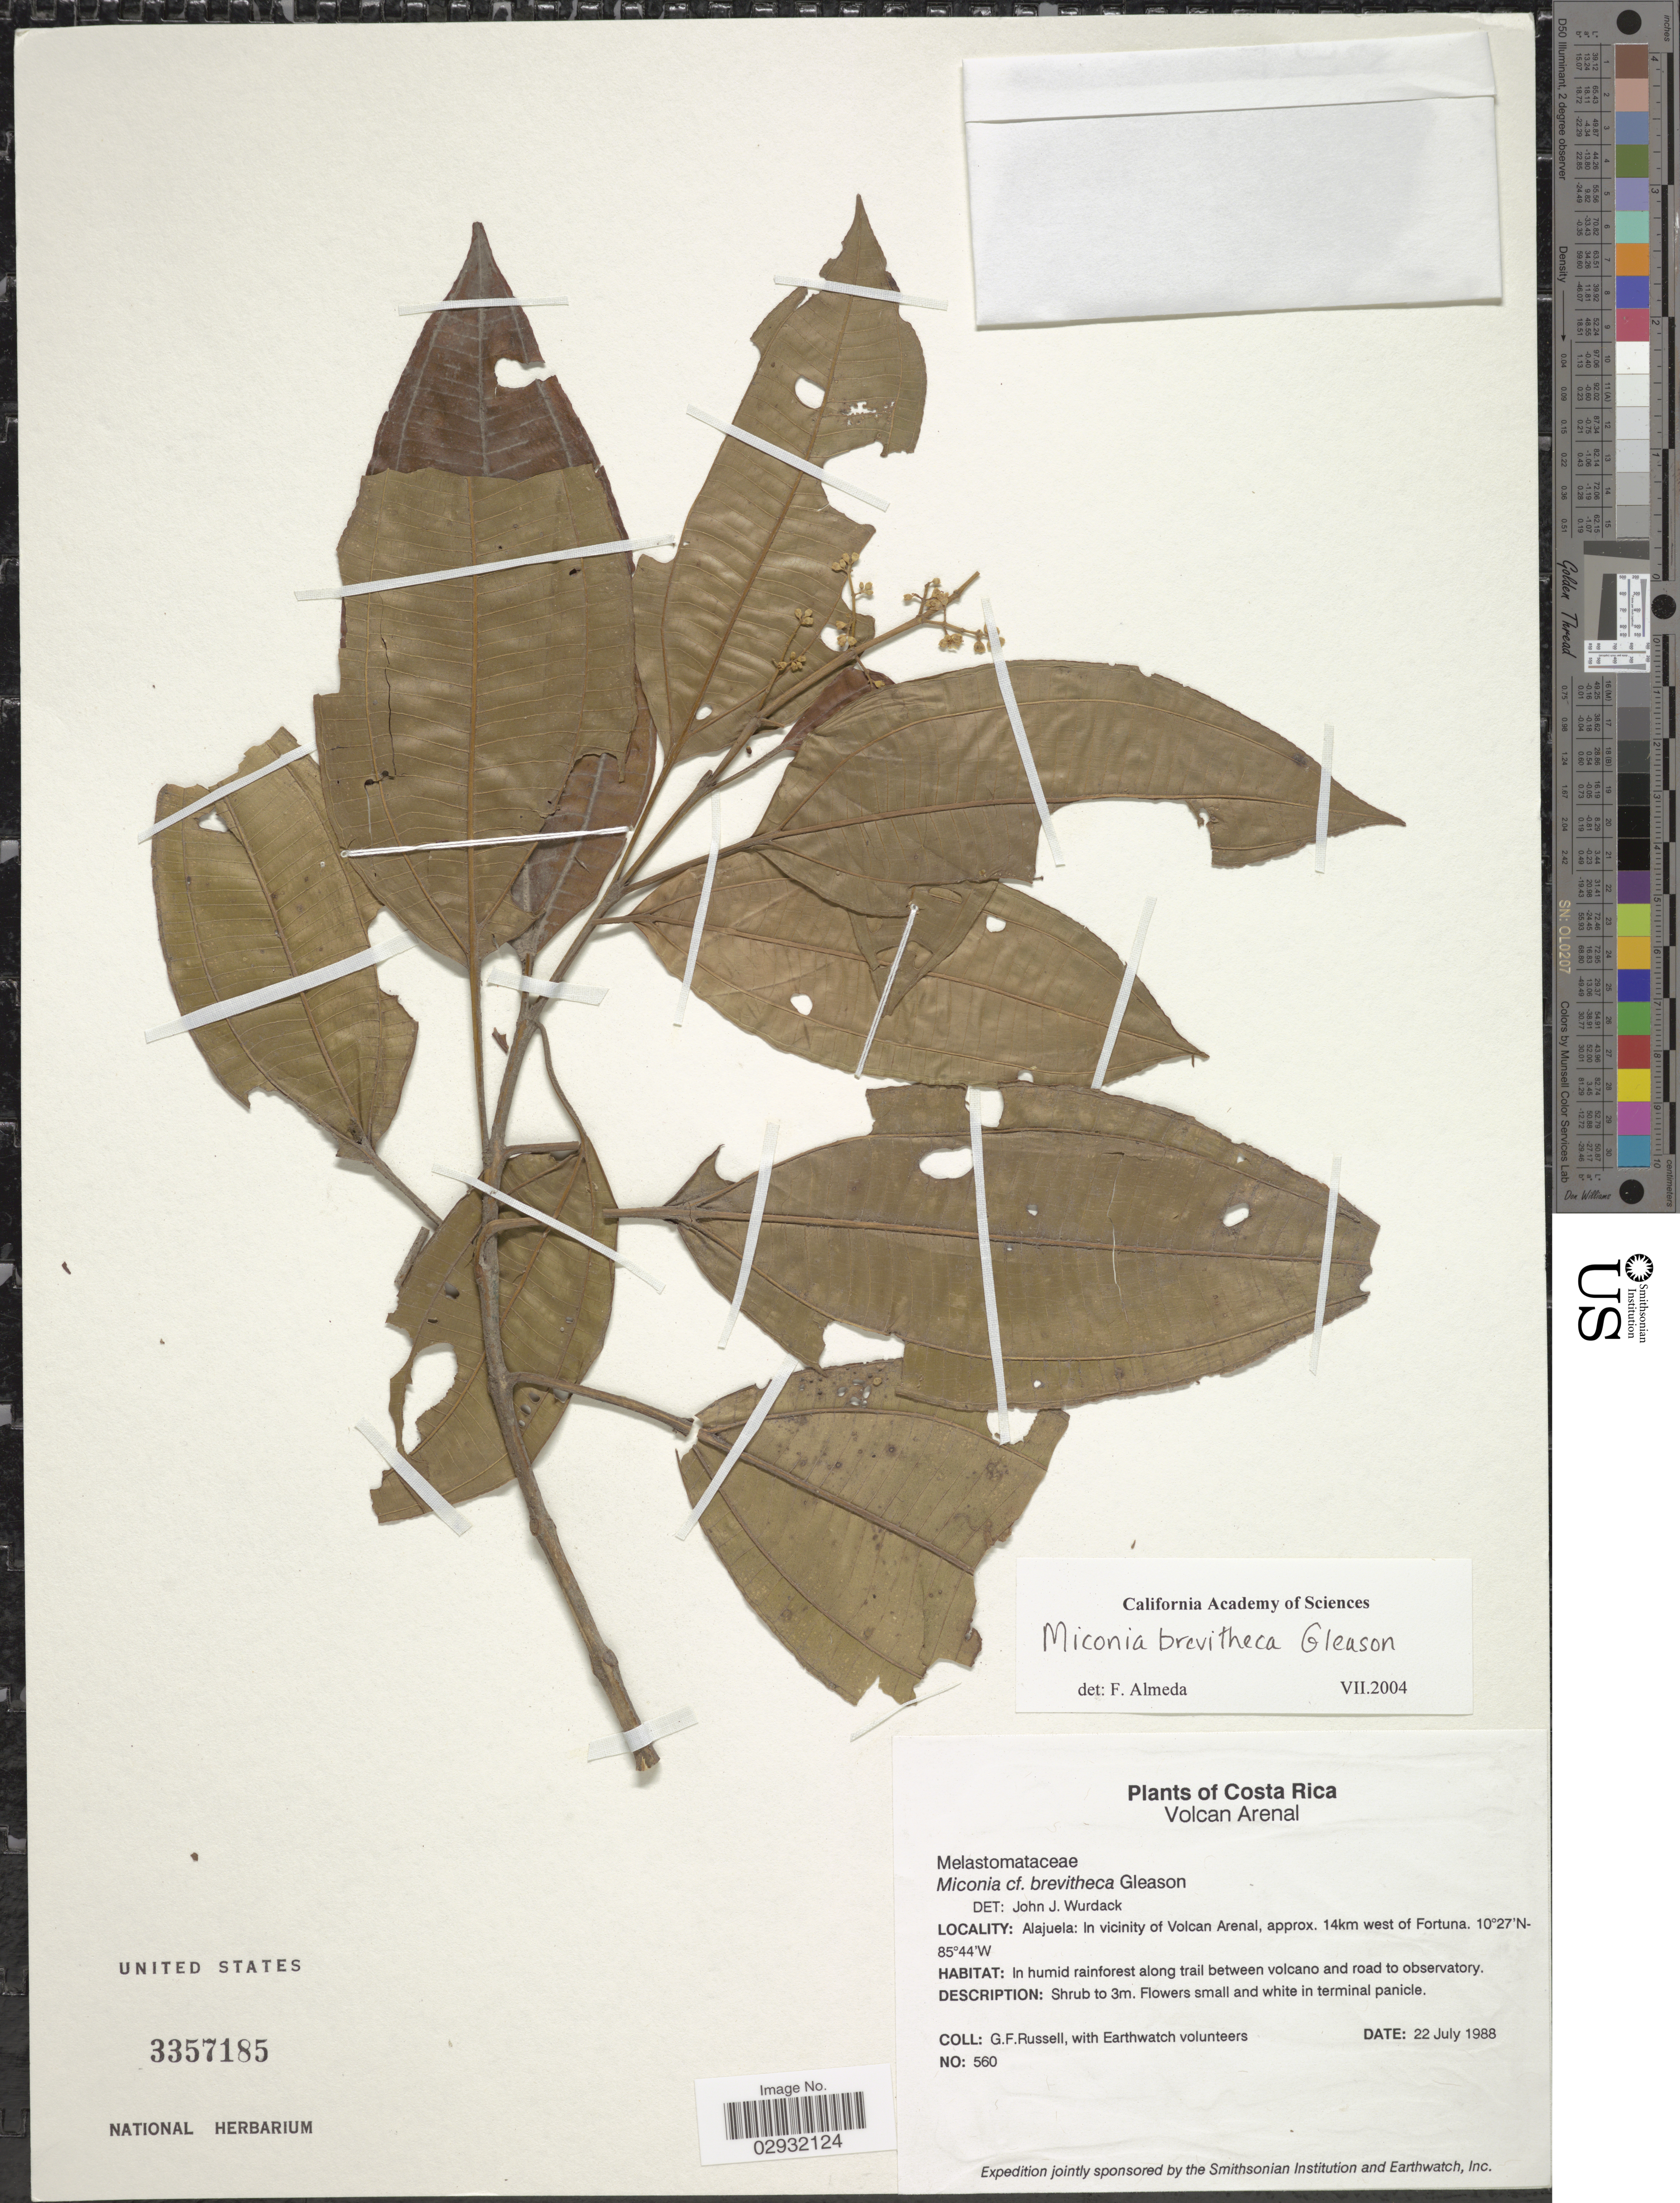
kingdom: Plantae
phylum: Tracheophyta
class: Magnoliopsida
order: Myrtales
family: Melastomataceae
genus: Miconia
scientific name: Miconia brevitheca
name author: Gleason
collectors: G. Russell & Earthwatch Volunteers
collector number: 560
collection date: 1988-07-22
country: Costa Rica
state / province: Alajuela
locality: Volcan Arenal, In vicinity of Volcan Arenal, approx. 14km west of Fortuna.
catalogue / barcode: US 3357185